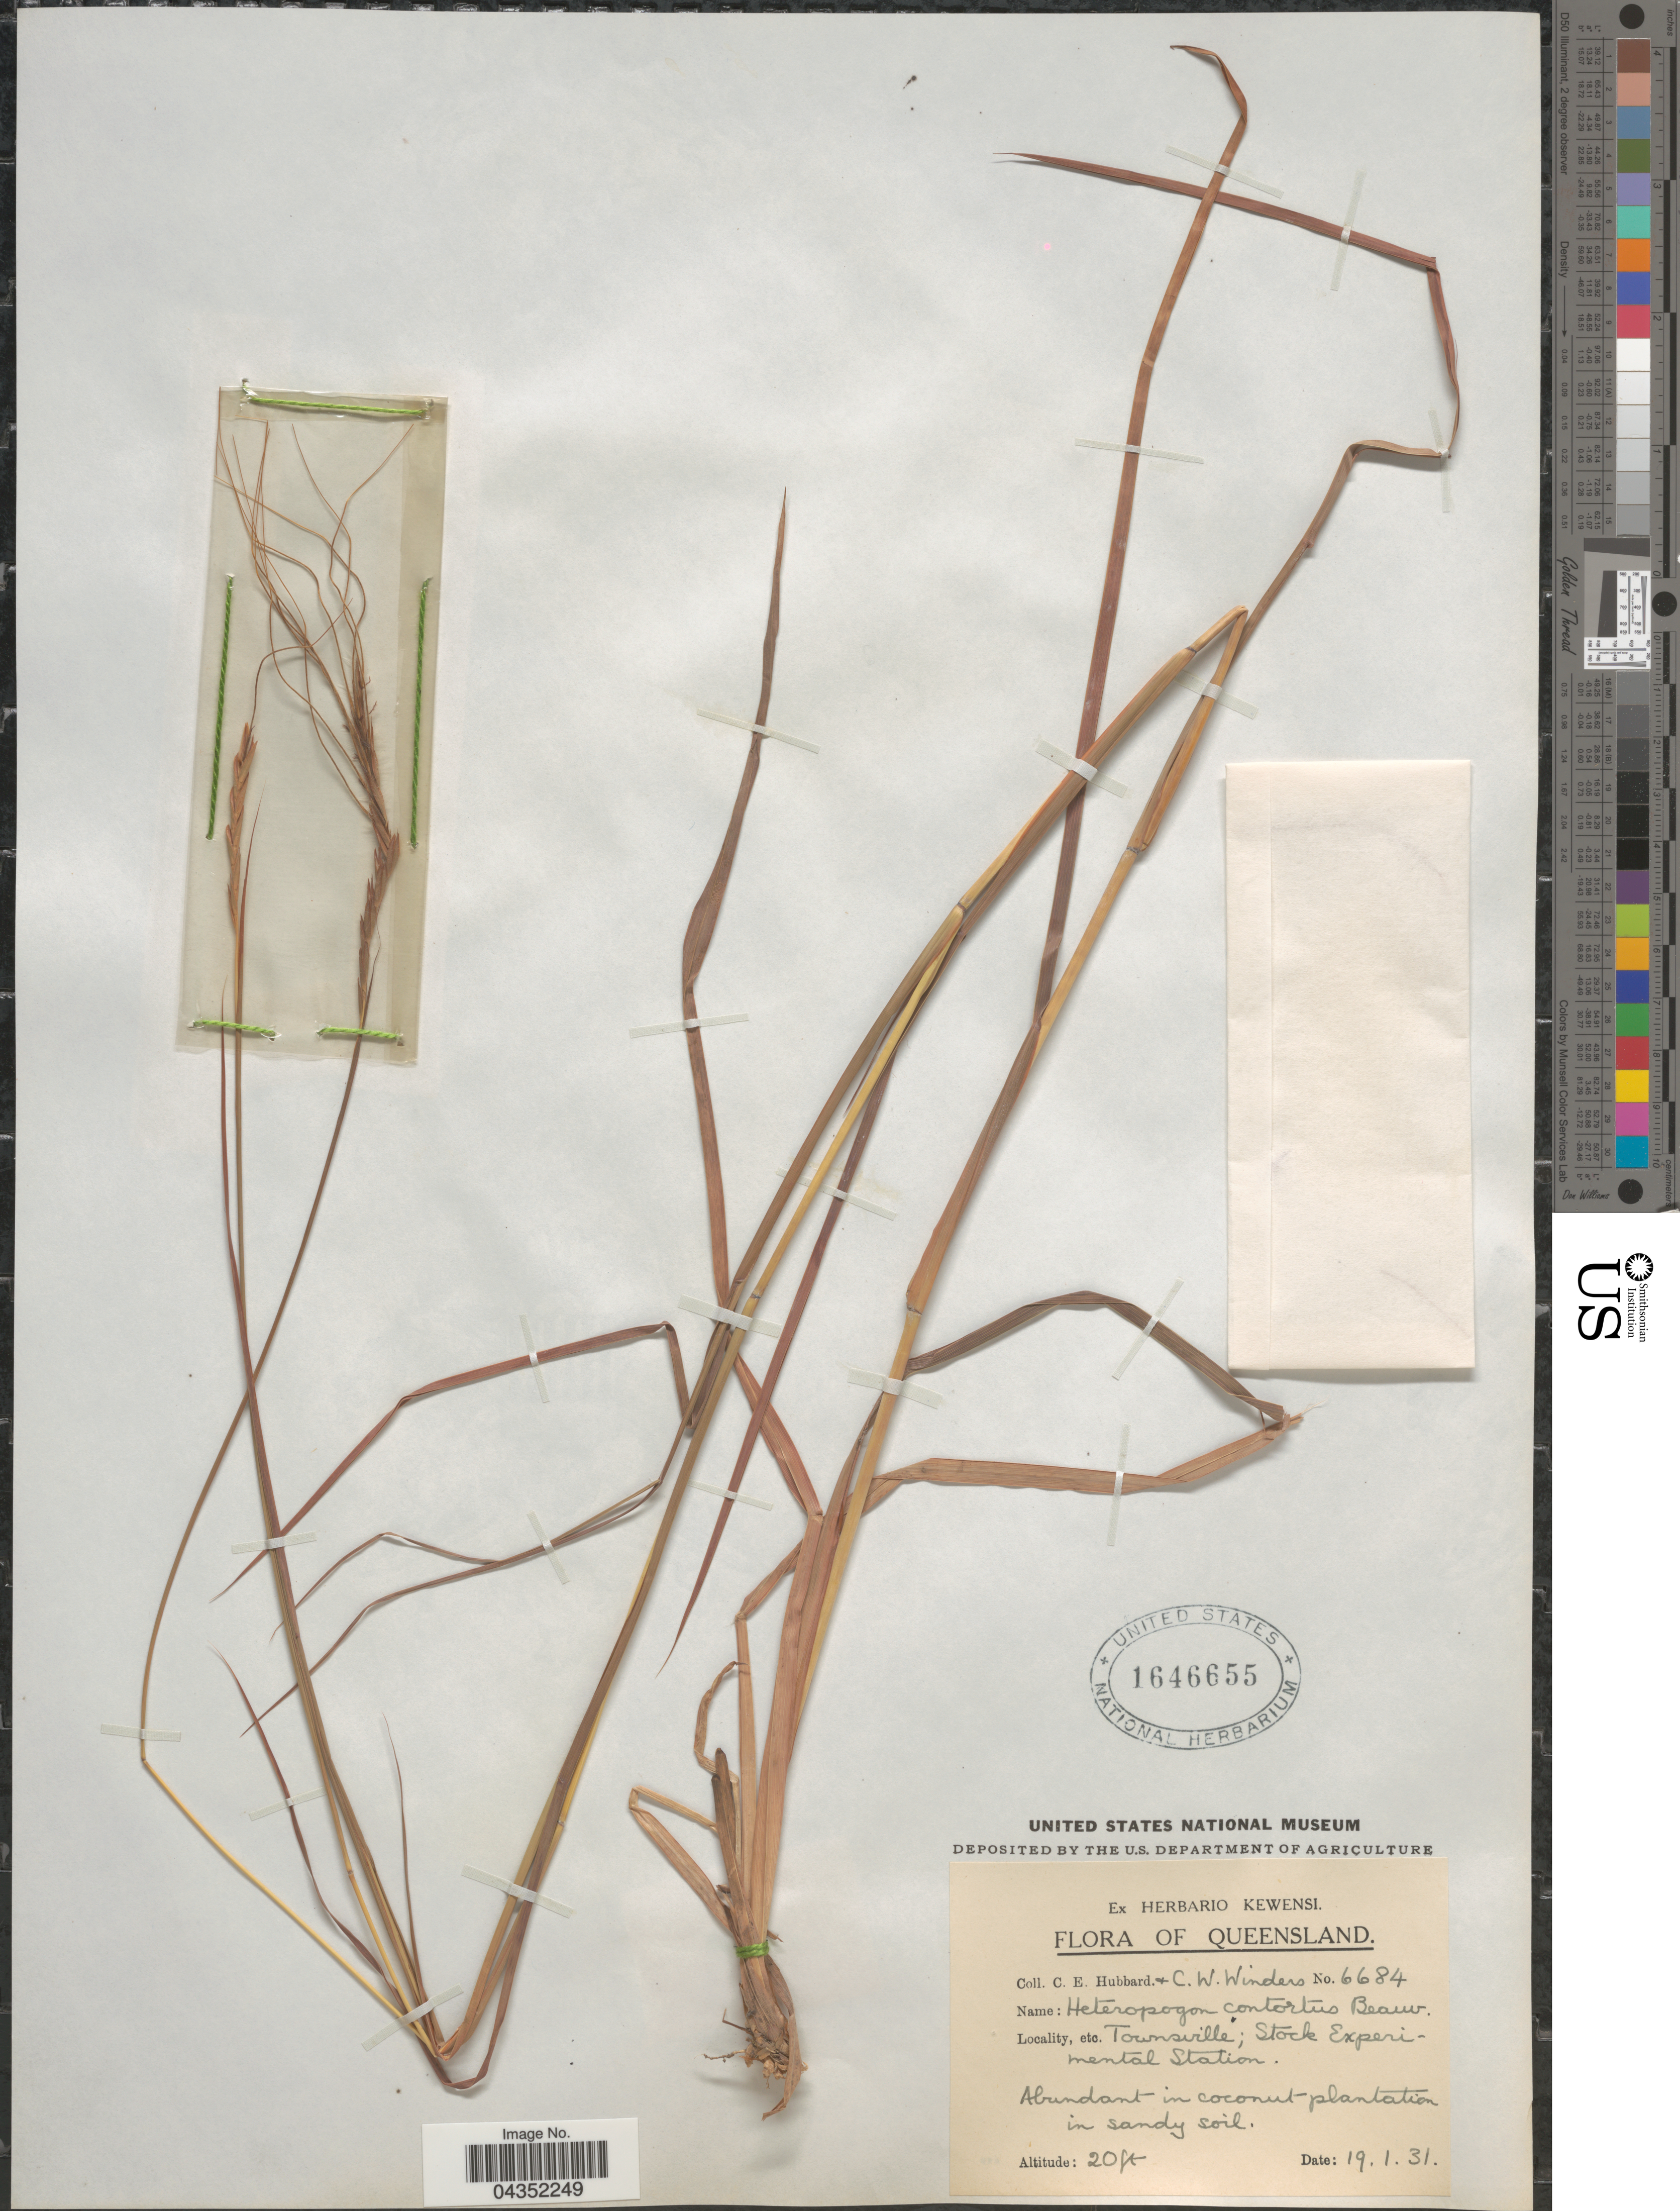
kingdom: Plantae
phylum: Tracheophyta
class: Liliopsida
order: Poales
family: Poaceae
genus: Heteropogon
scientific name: Heteropogon contortus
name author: (L.) P. Beauv. ex Roem. & Schult.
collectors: C. E. Hubbard & C. Winders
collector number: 6684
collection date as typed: Transcribed d/m/y: 19/1/31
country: Australia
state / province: Queensland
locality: Townsville; Stock Experimental station.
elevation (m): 6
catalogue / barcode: US 1646655